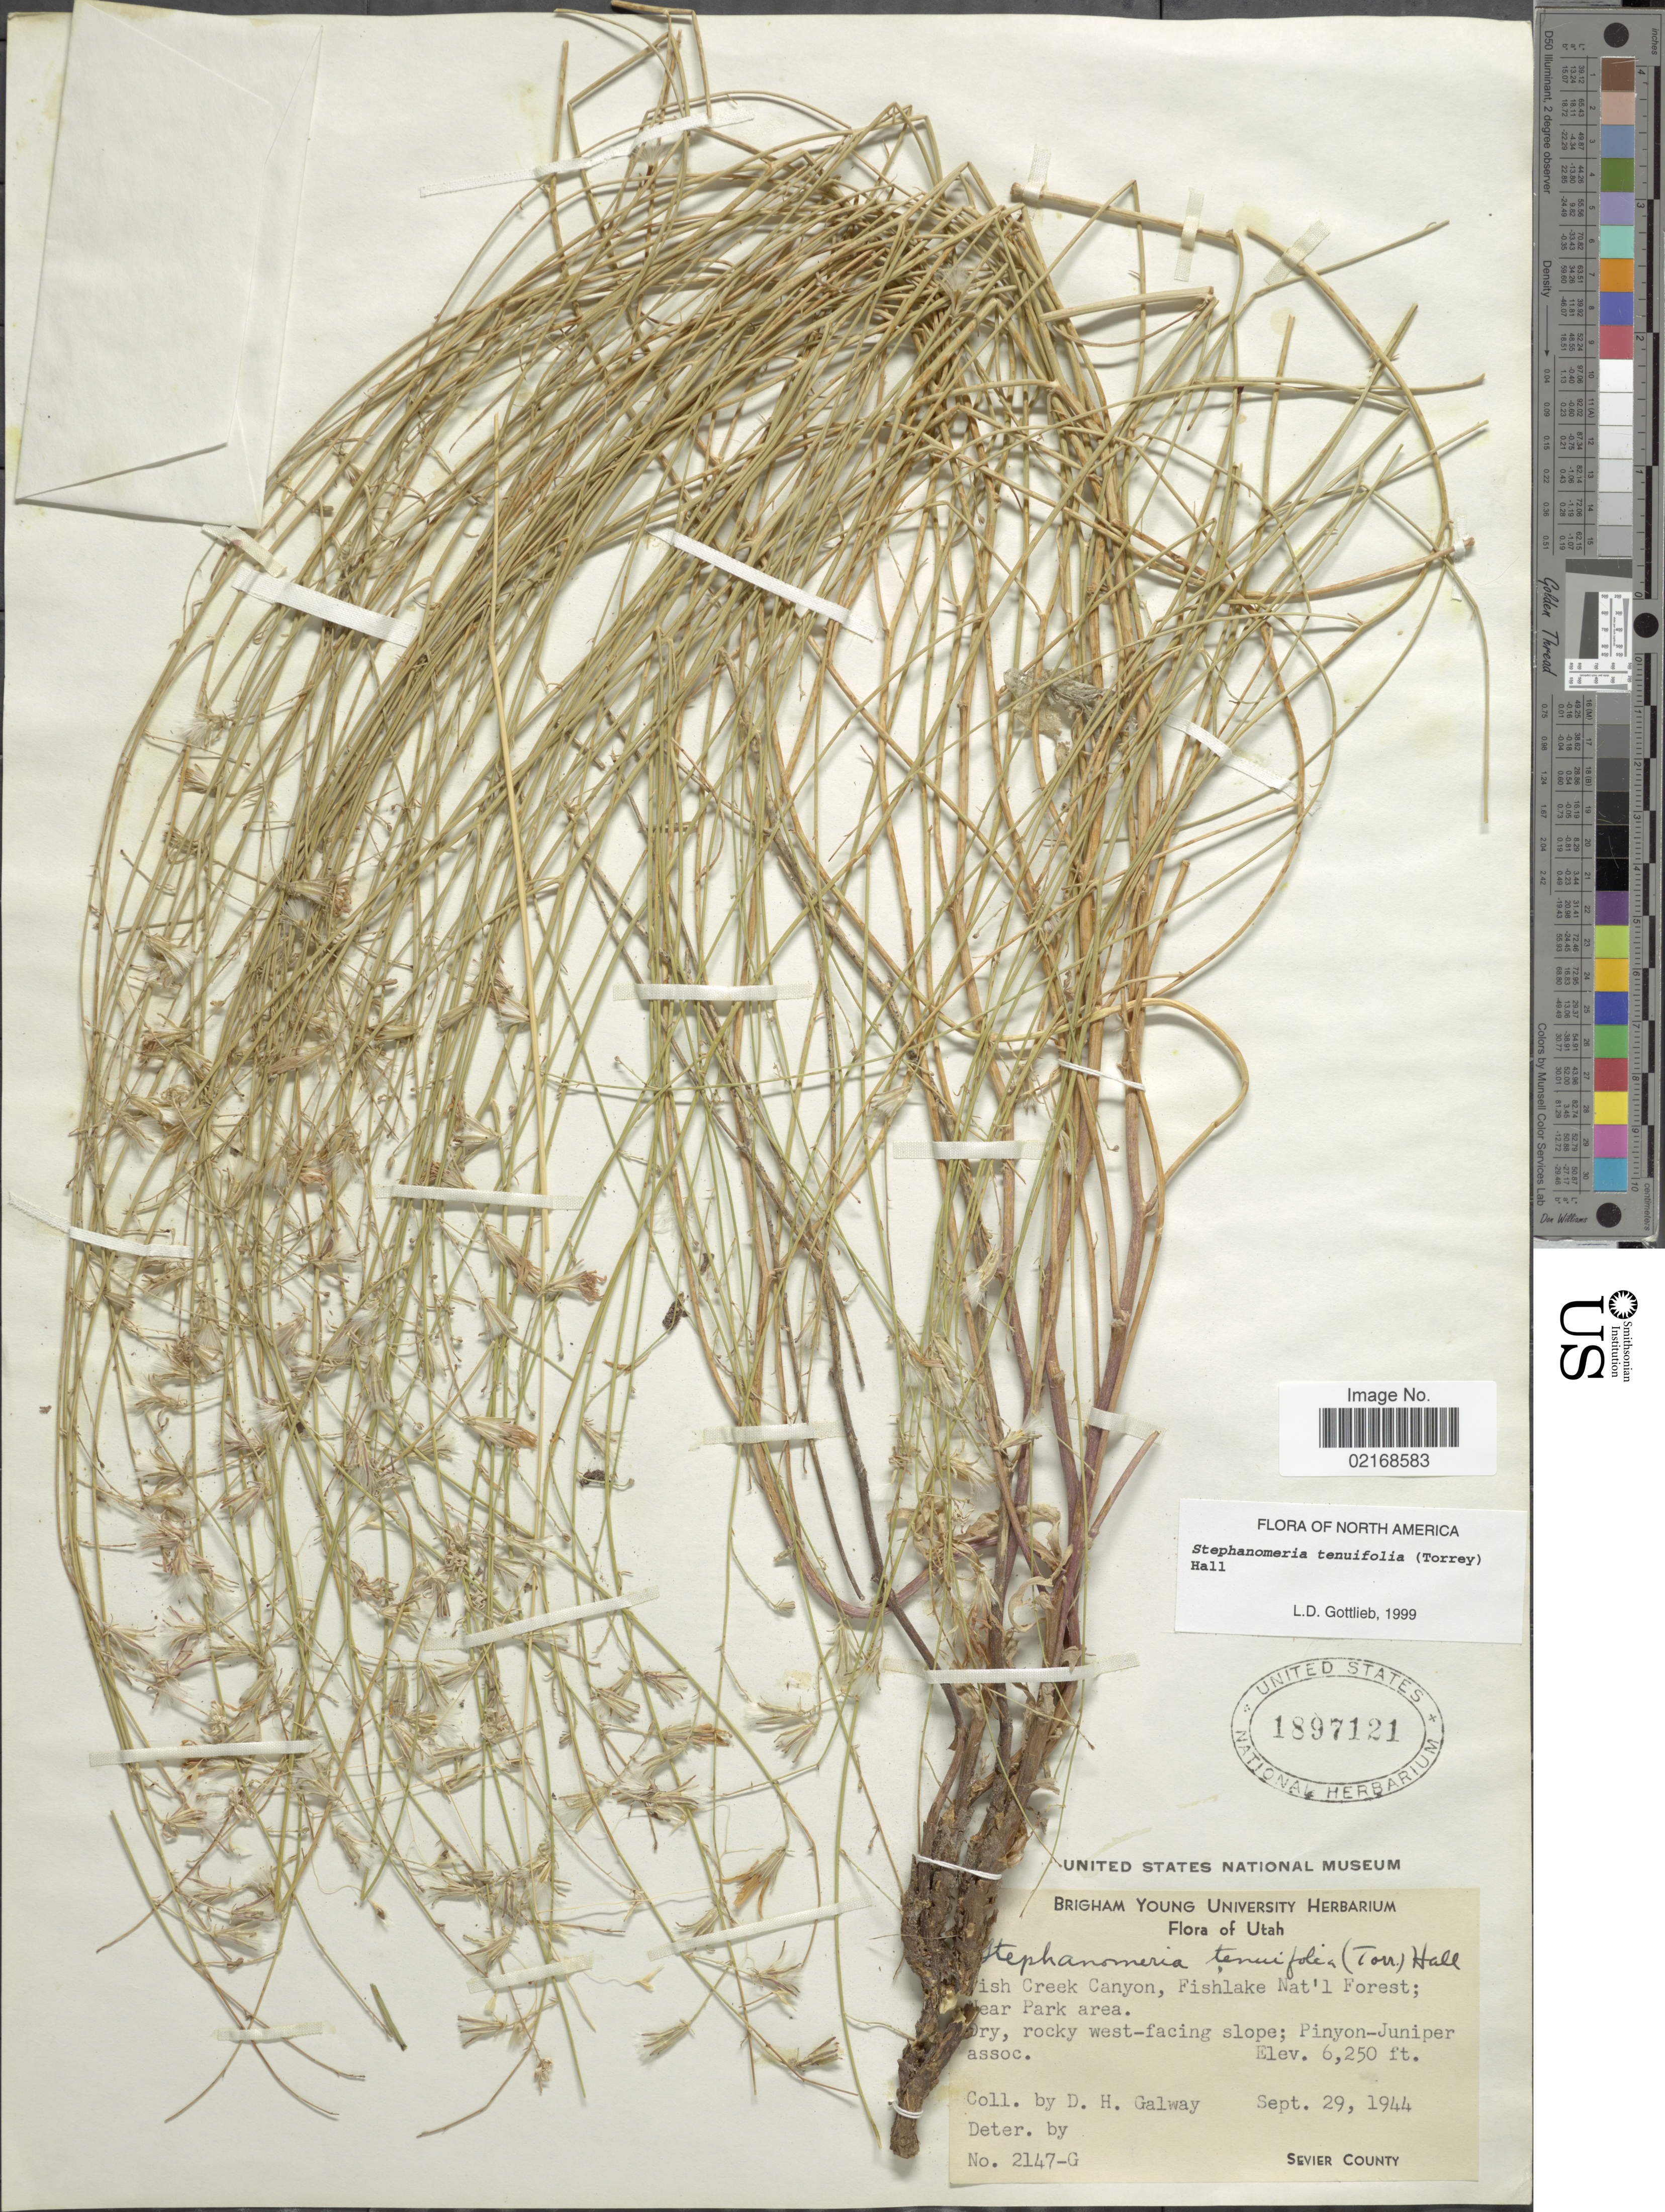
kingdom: Plantae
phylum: Tracheophyta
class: Magnoliopsida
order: Asterales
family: Asteraceae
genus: Stephanomeria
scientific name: Stephanomeria tenuifolia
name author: (Torr.) H.M. Hall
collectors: D. Galway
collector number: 2147-G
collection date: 1944-09-29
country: United States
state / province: Utah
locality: Fish Creek Canyon, Fishlake Nat' l Forest, Near Park area.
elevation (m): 1905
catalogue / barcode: US 1897121